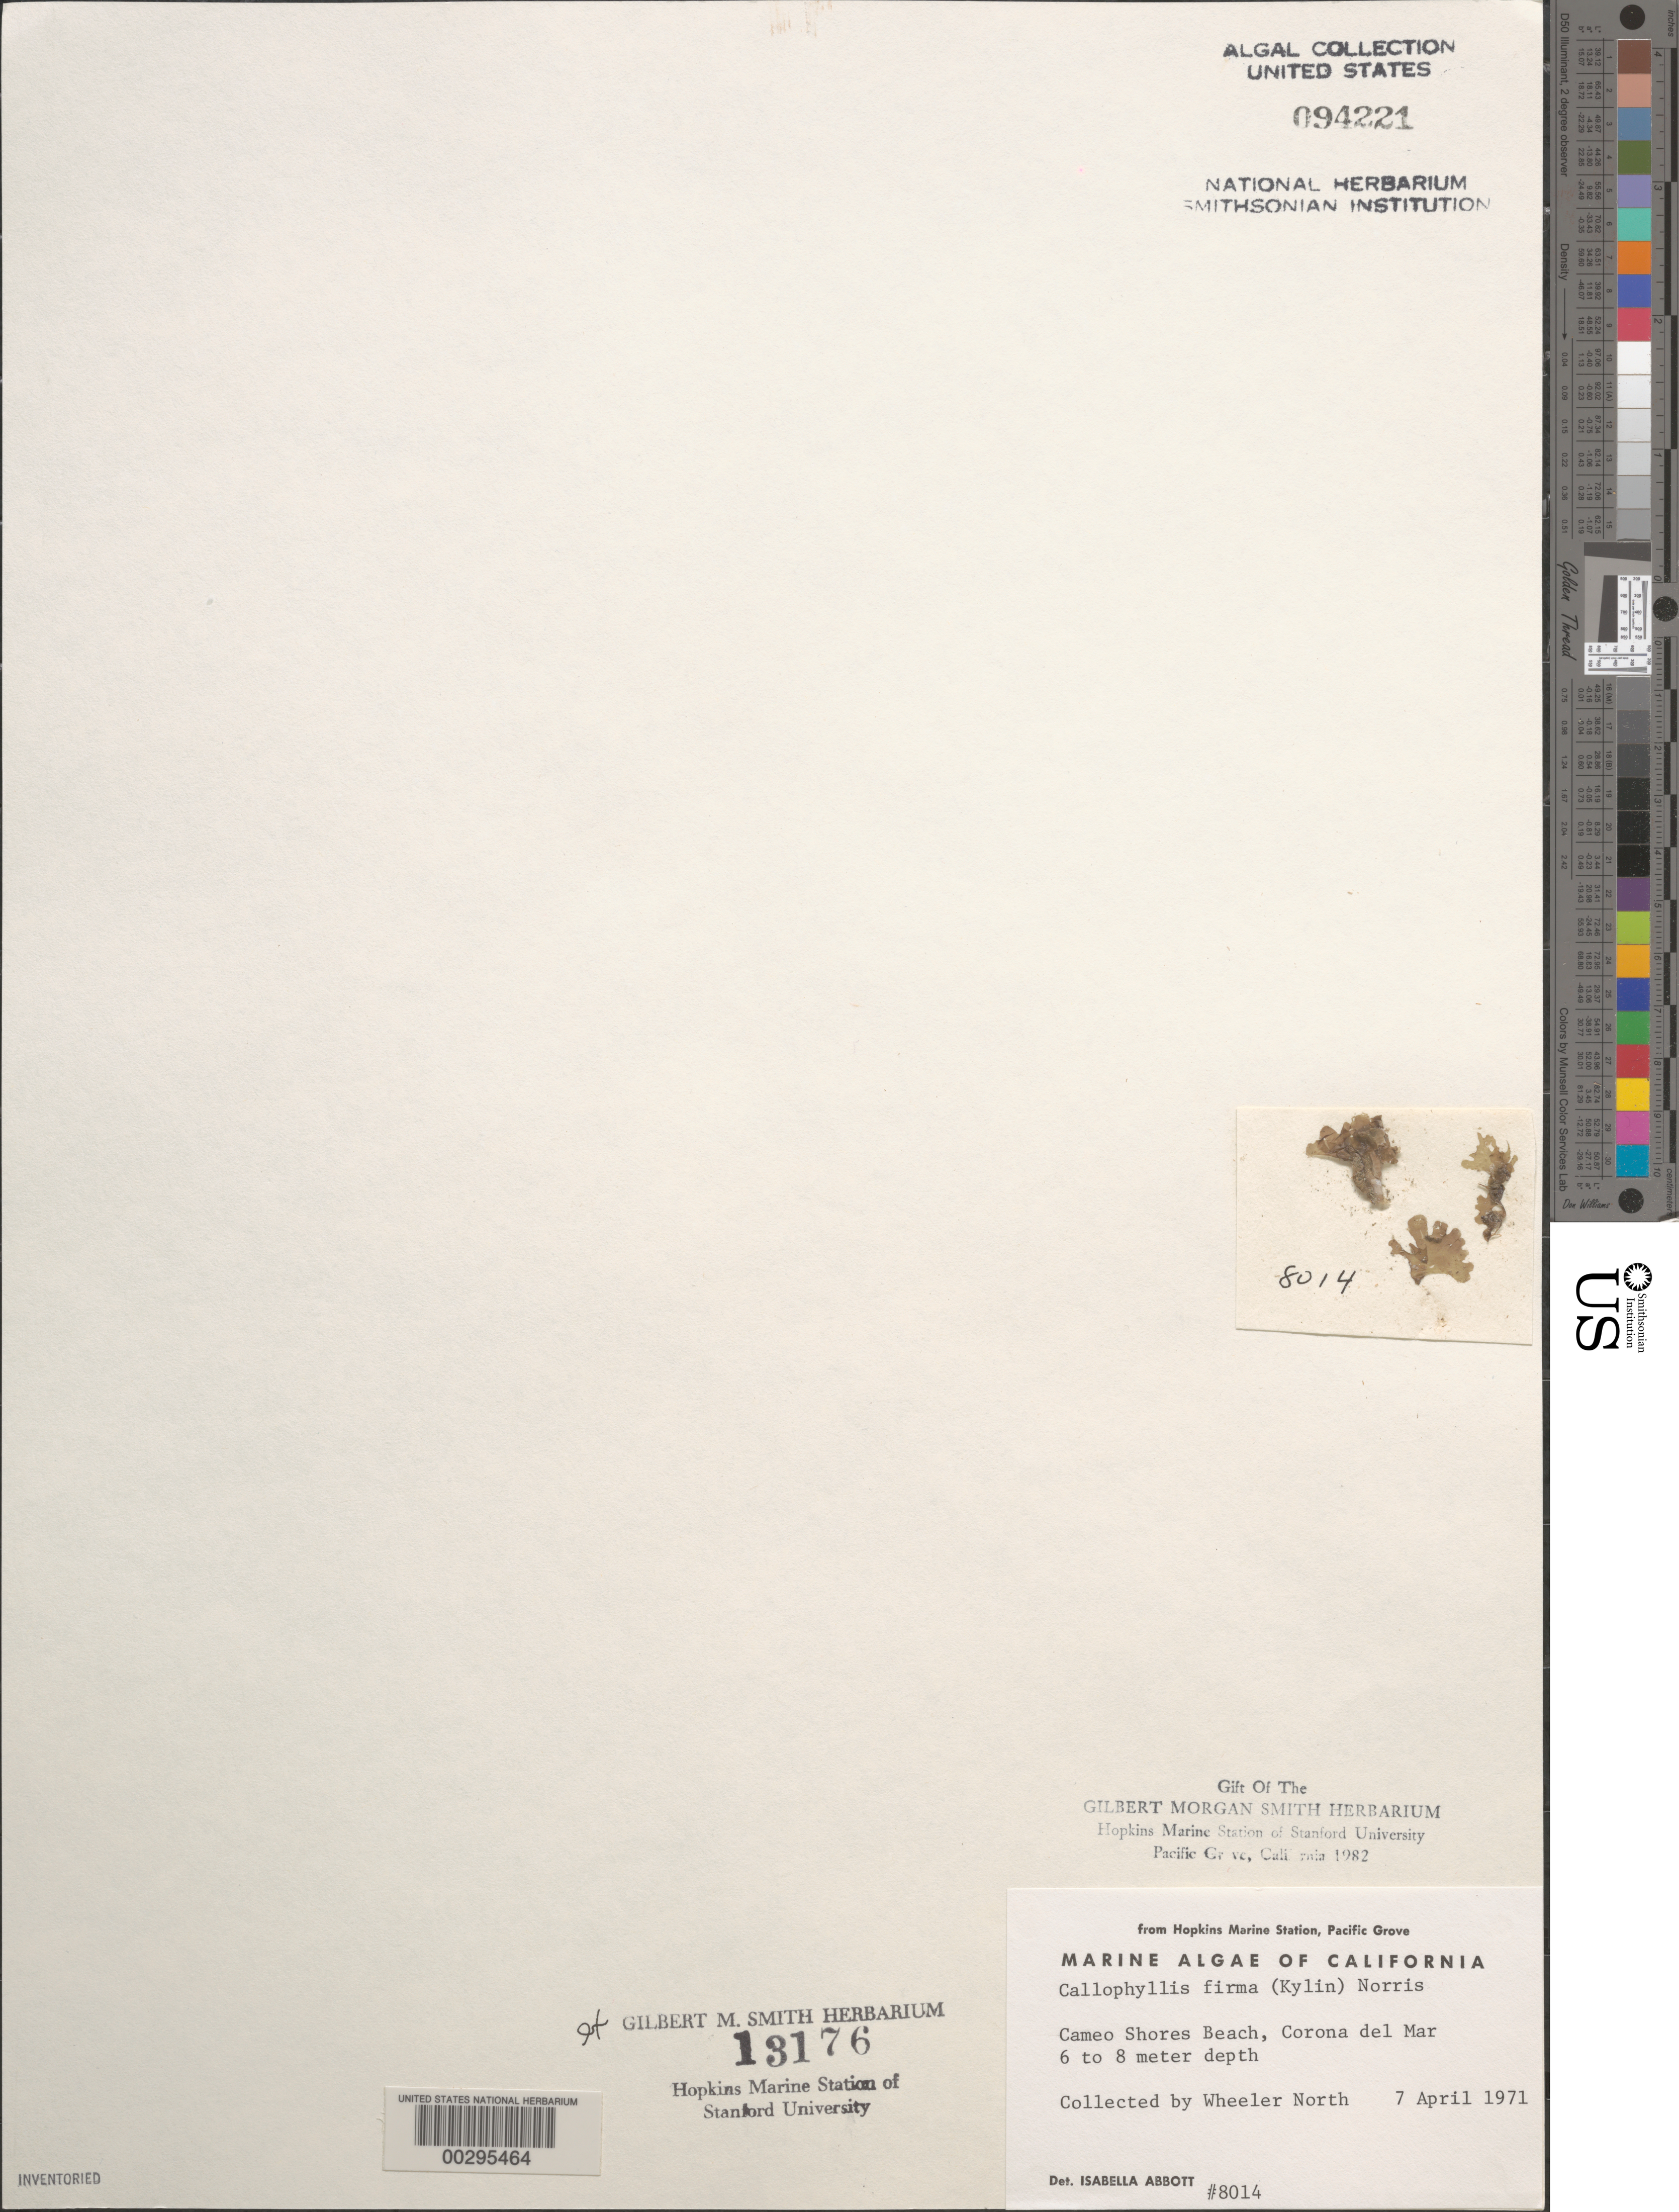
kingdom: Plantae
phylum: Rhodophyta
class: Florideophyceae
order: Gigartinales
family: Kallymeniaceae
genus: Salishia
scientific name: Salishia firma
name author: (Kylin) Clarkston & G.W. Saunders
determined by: Algae name updating Project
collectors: W. North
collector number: IAA 8014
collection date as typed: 07 Apr 1971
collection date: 1971-04-07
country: United States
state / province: California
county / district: Orange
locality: Cameo Shores Beach, Corona del Mar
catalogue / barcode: US 94221